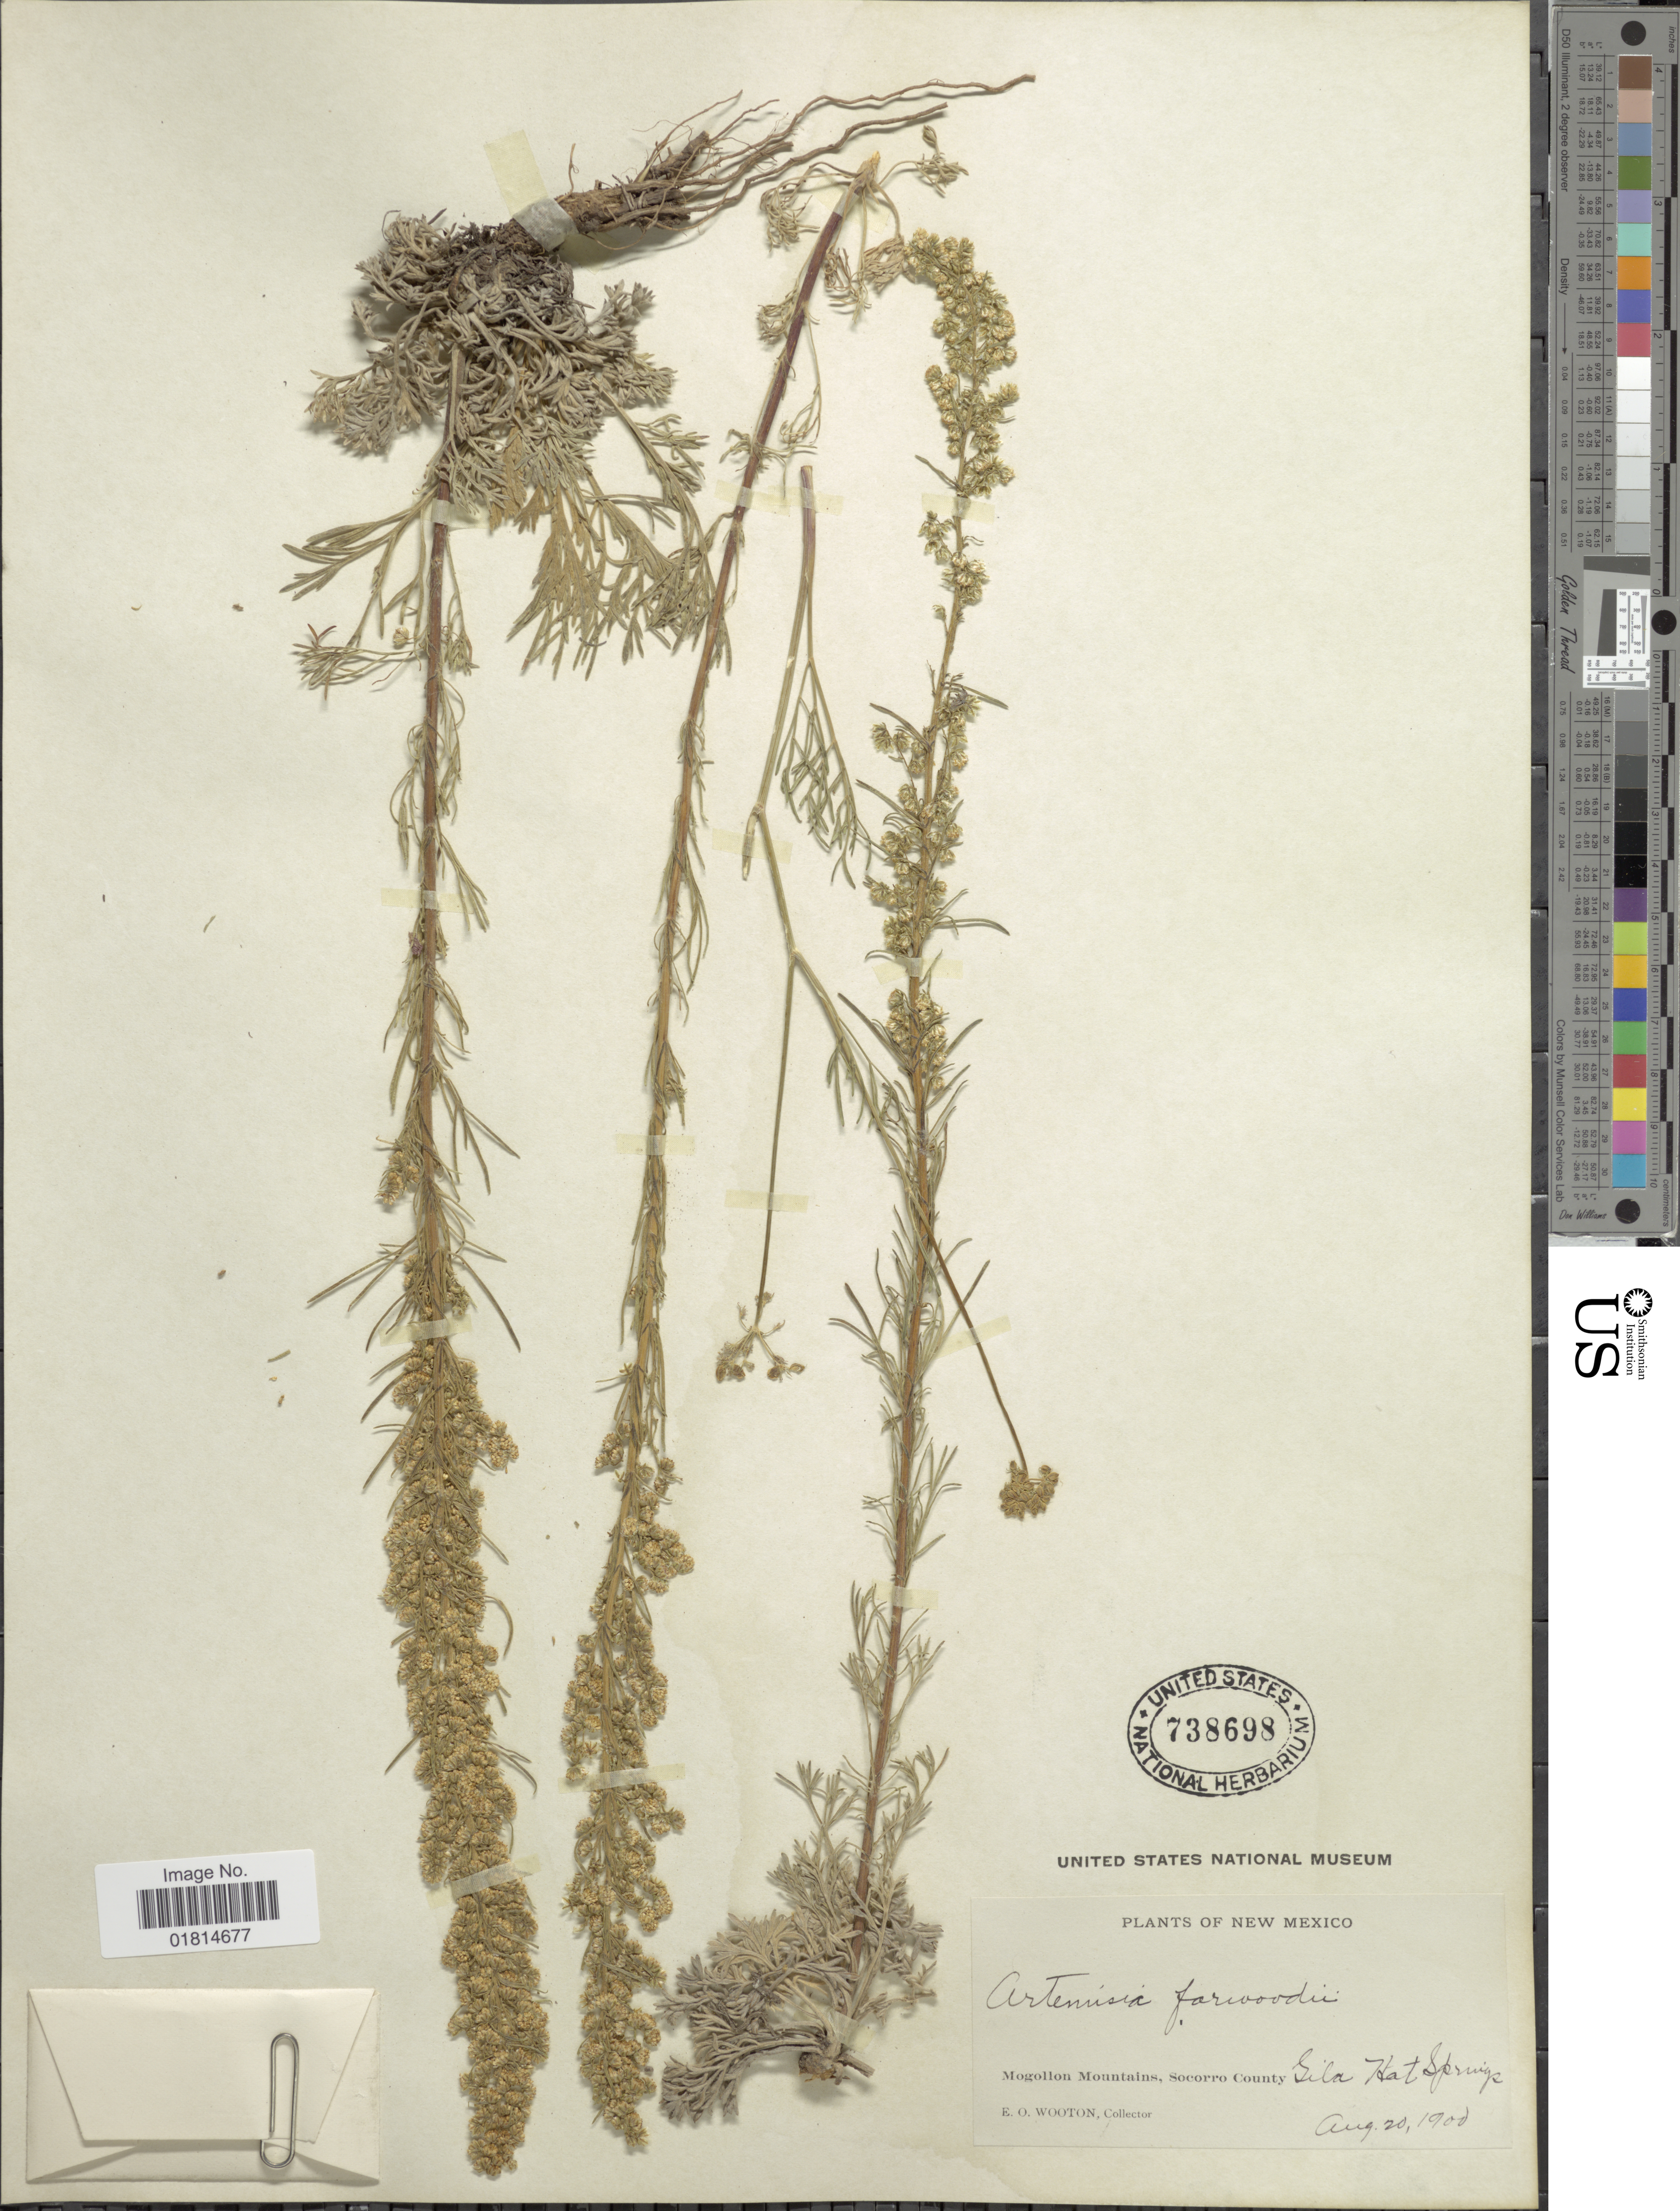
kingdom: Plantae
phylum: Tracheophyta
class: Magnoliopsida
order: Asterales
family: Asteraceae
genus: Artemisia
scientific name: Artemisia camporum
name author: Rydb.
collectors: E. O. Wooton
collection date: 1900-08-20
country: United States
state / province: New Mexico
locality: Mogollon Mountains, Socorro County. Gila Hot Springs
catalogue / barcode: US 738698